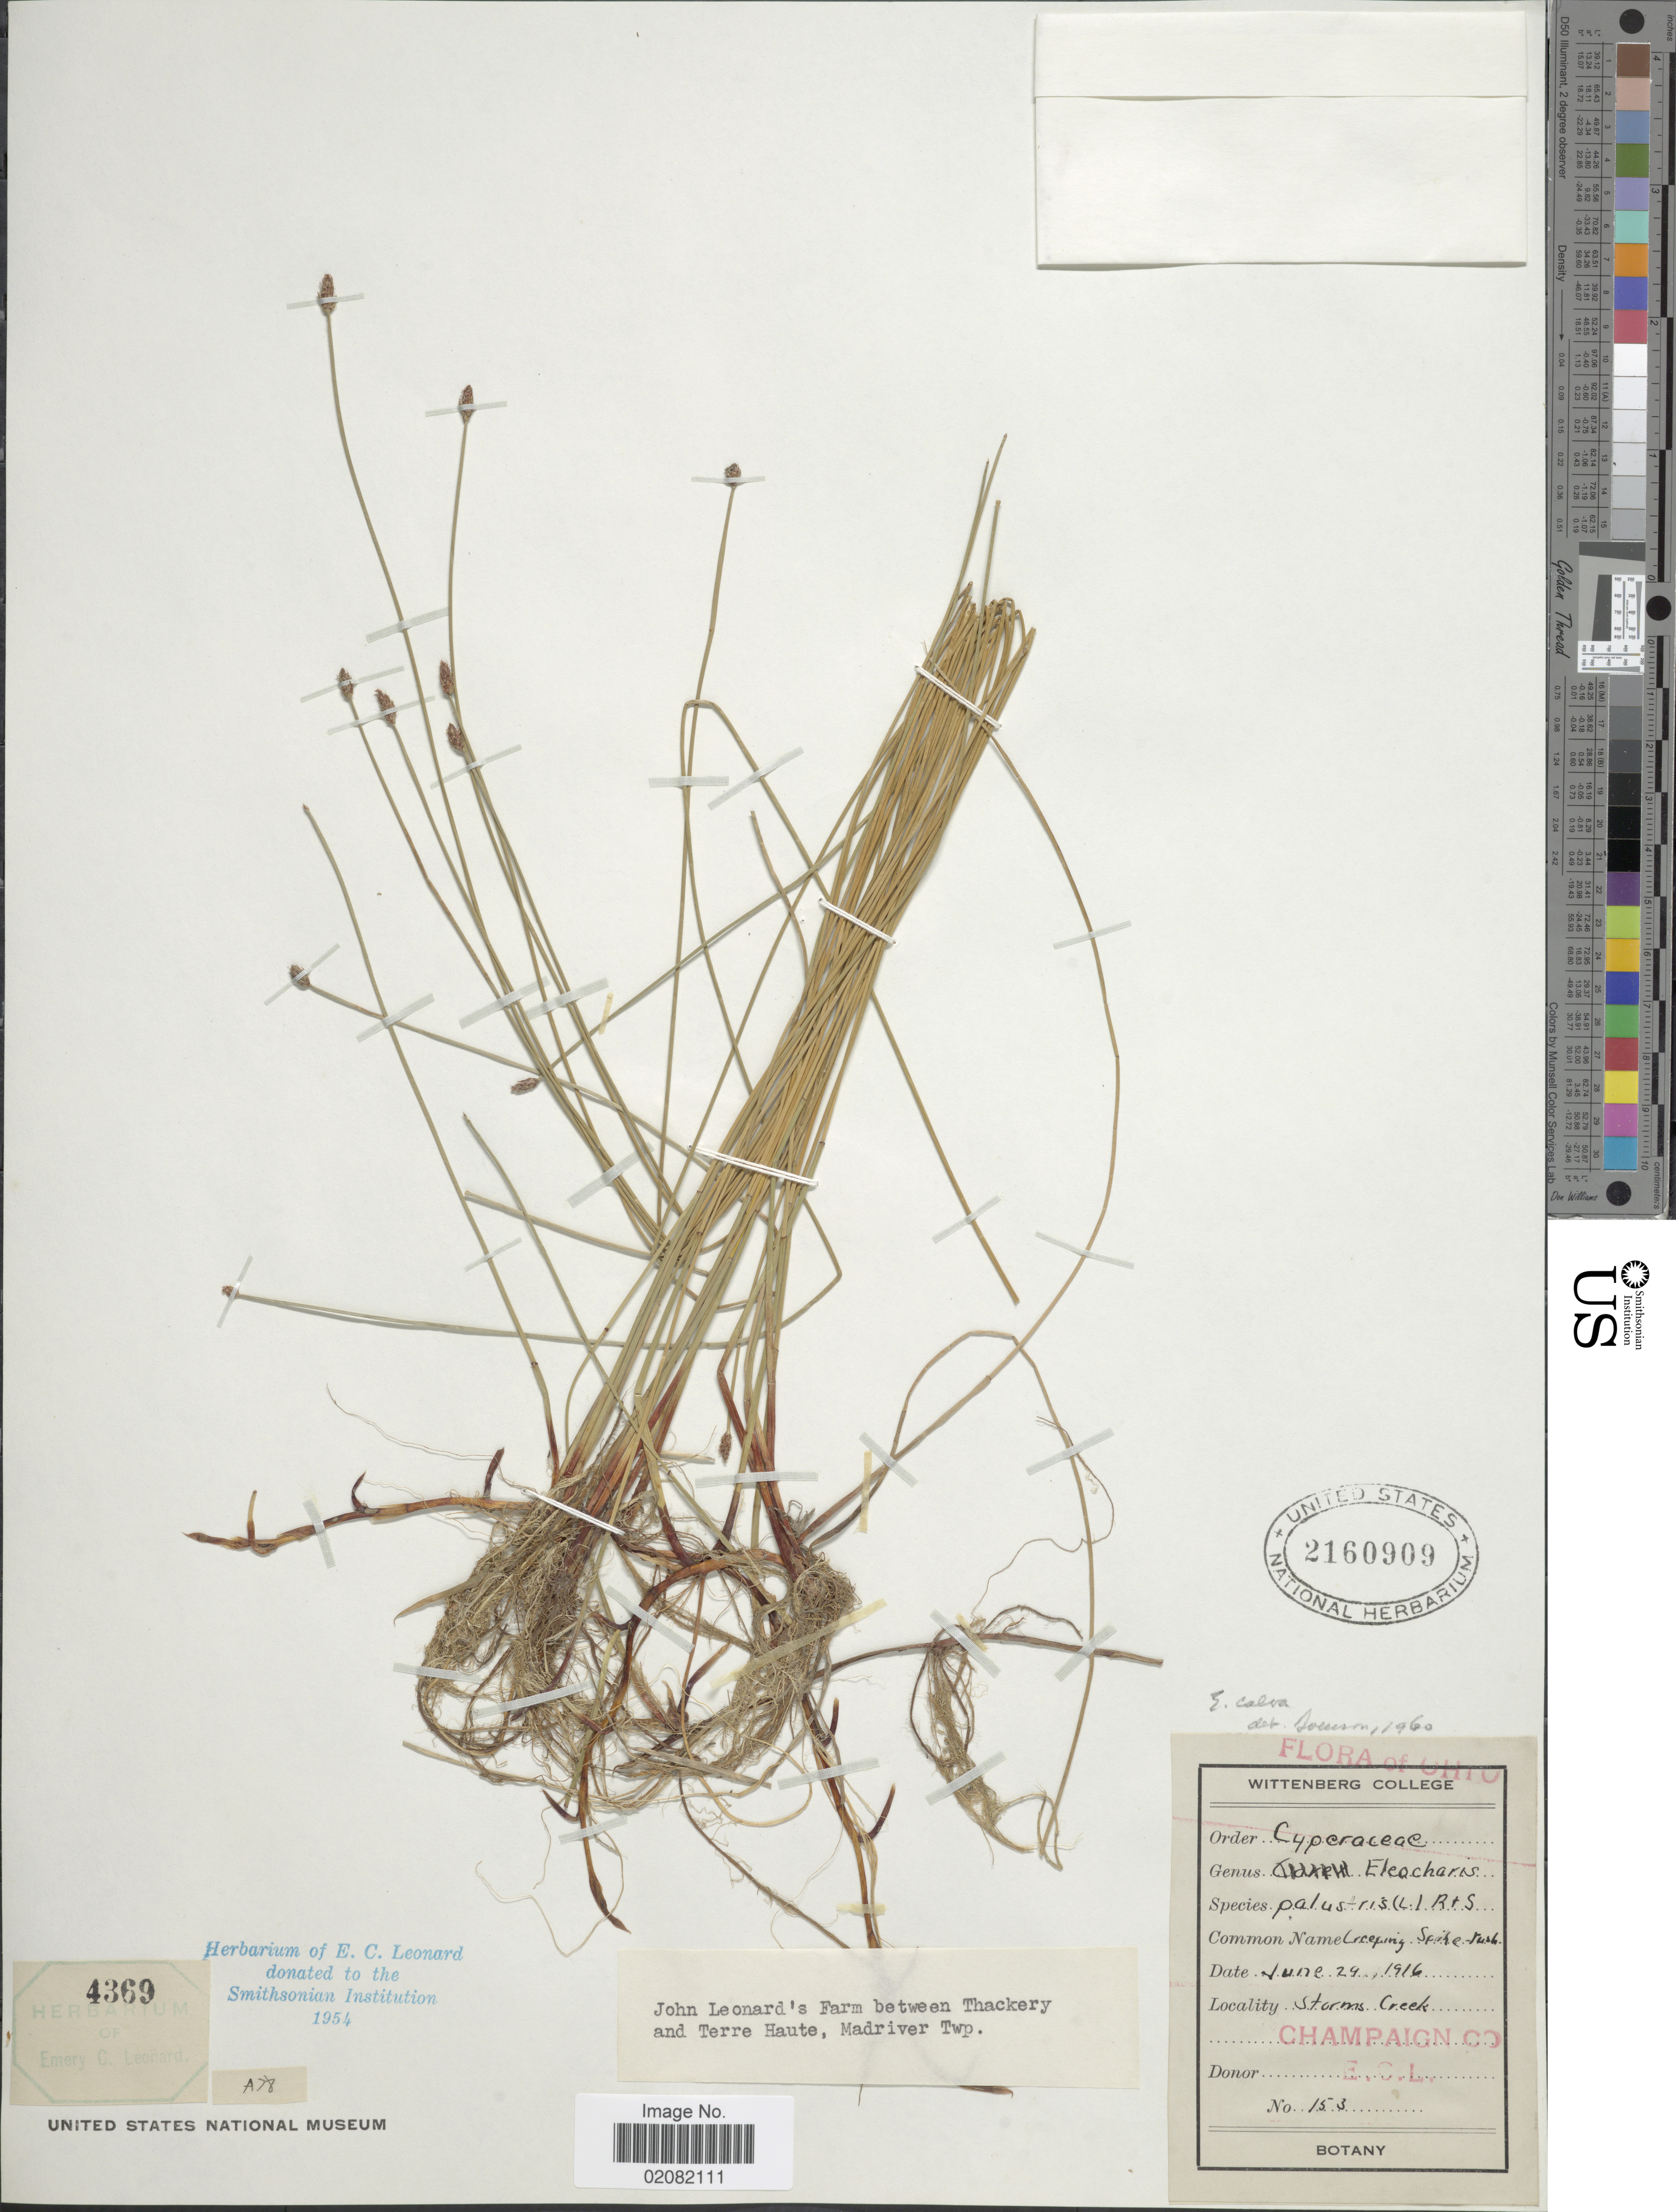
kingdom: Plantae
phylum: Tracheophyta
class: Liliopsida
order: Poales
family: Cyperaceae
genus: Eleocharis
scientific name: Eleocharis erythropoda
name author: Steud.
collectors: E. C. Leonard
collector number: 153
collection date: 1916-06-29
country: United States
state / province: Ohio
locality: Sotrms Creek, Champaign Co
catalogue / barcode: US 2160909